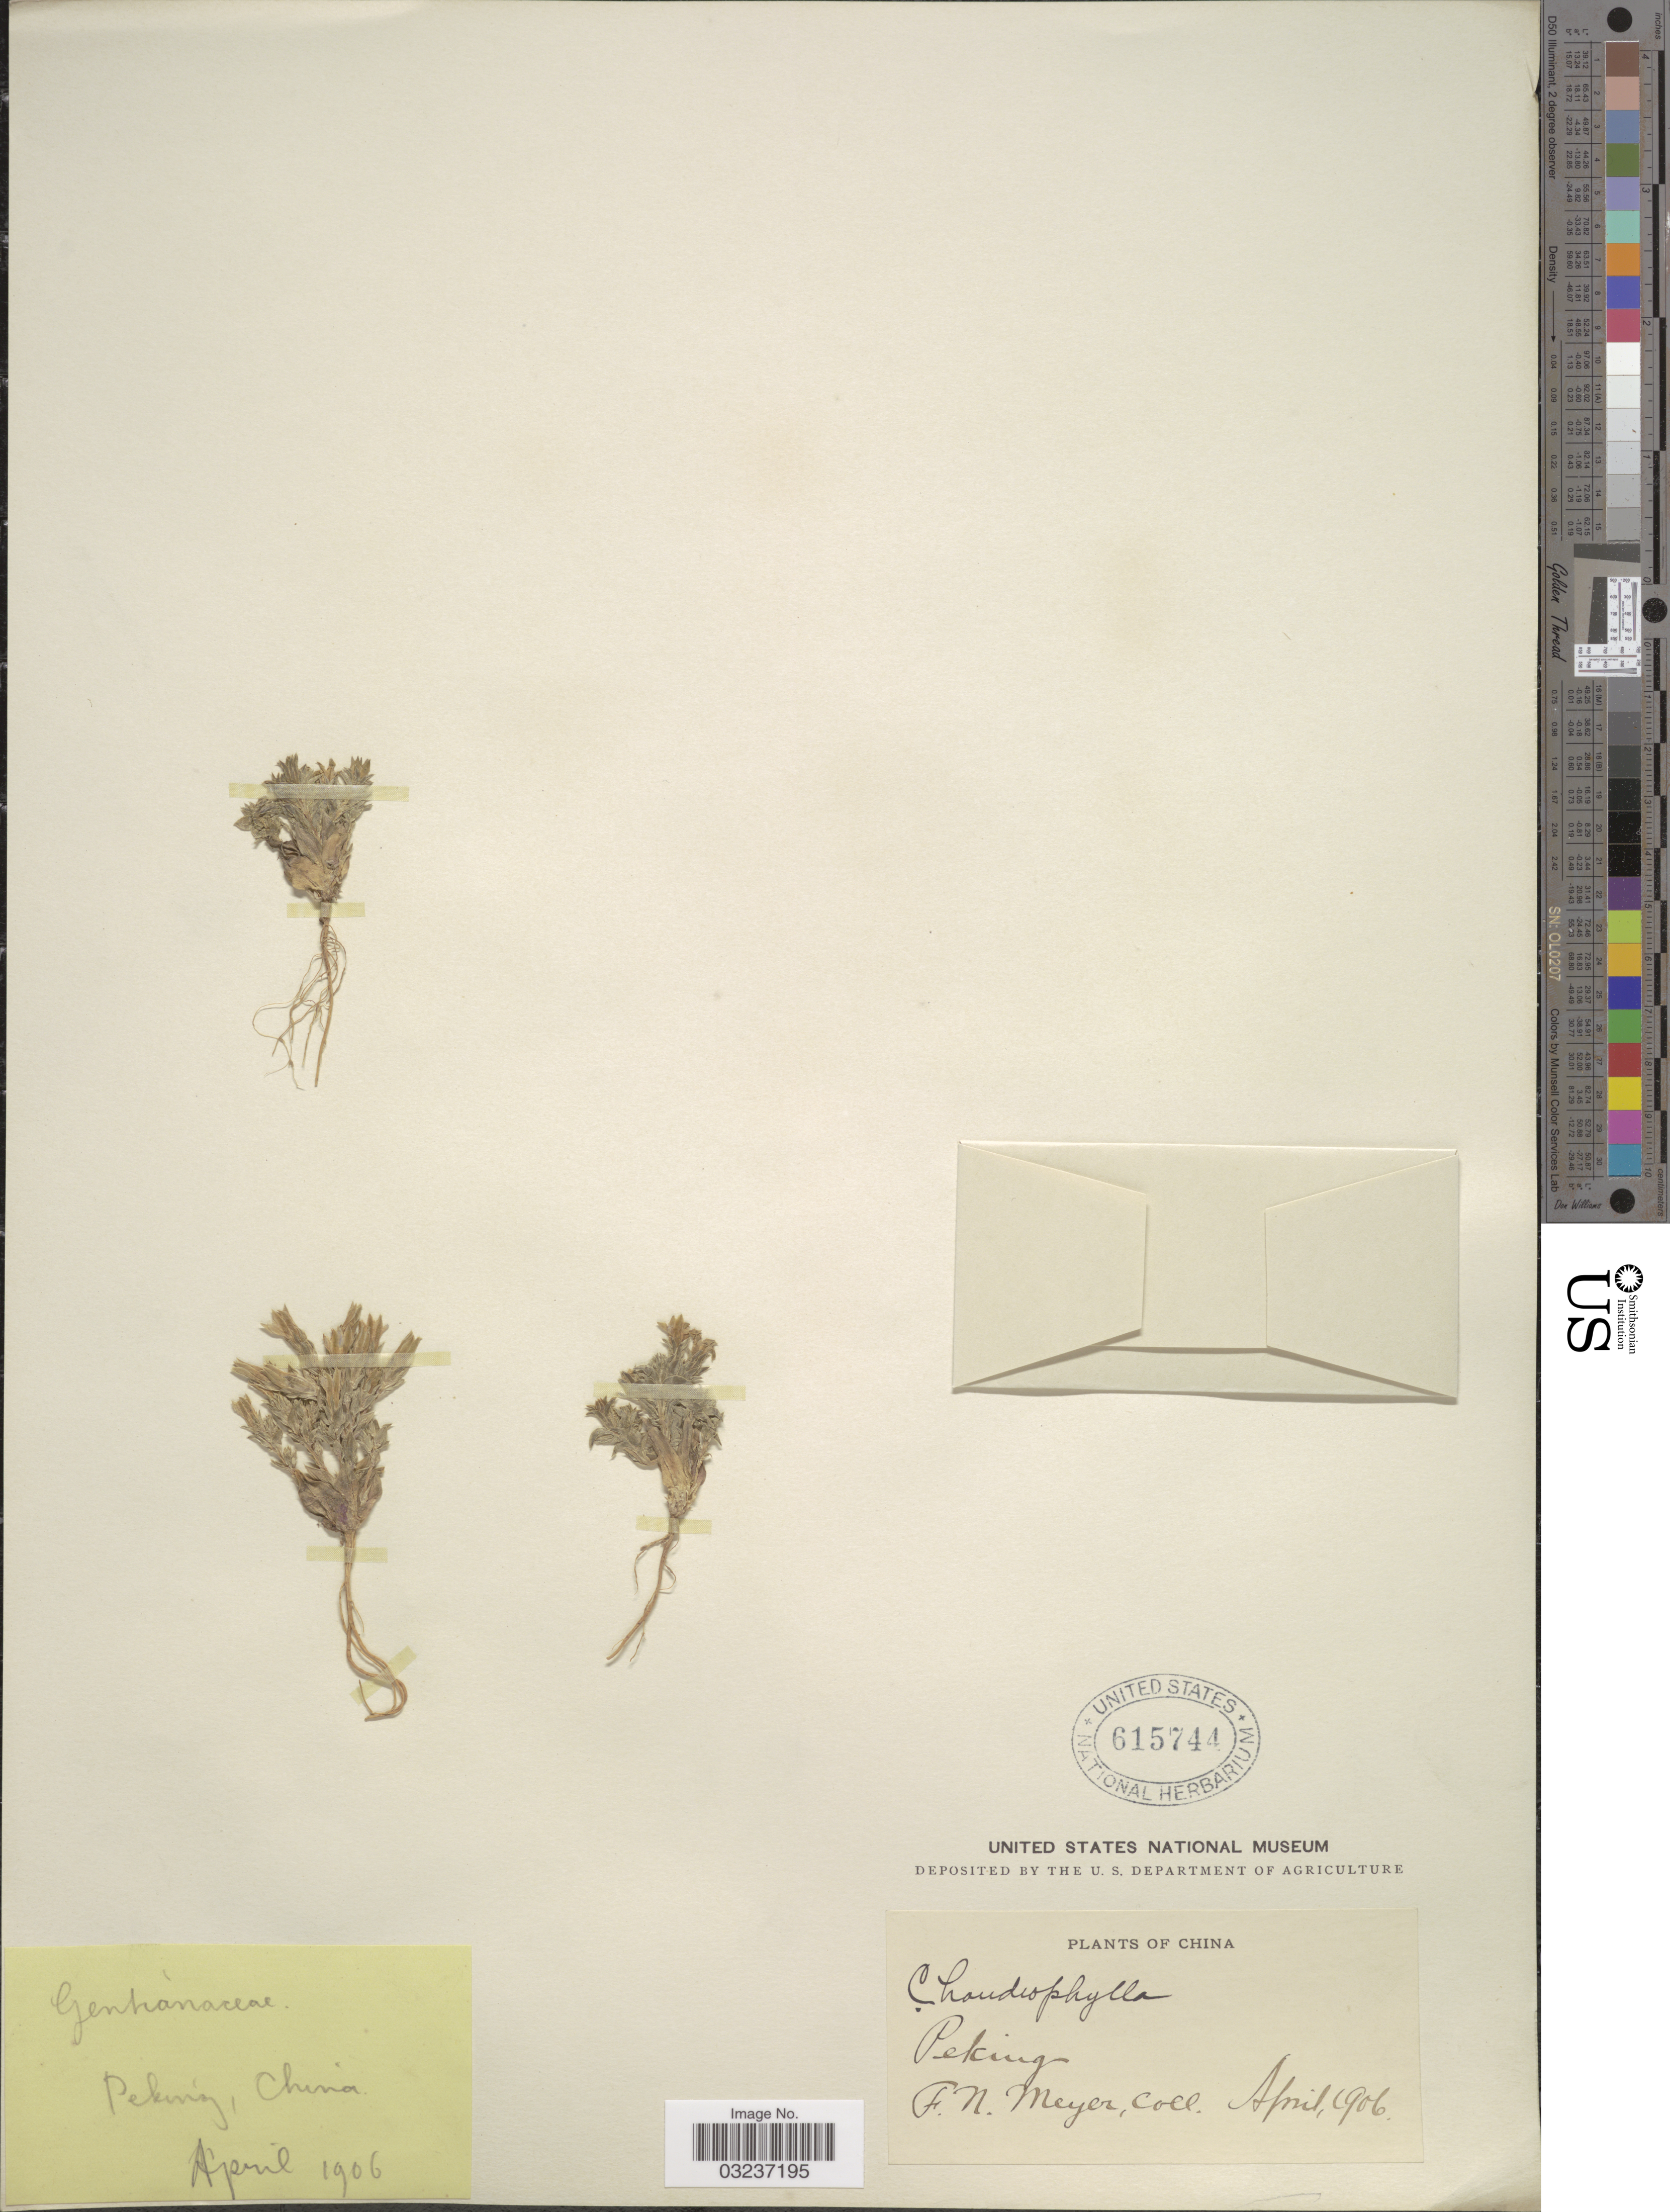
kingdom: Plantae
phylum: Tracheophyta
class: Magnoliopsida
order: Gentianales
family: Gentianaceae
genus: Gentiana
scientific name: Gentiana sp.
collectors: F. N. Meyer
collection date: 1906-04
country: China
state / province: Beijing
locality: Peking.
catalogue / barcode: US 615744